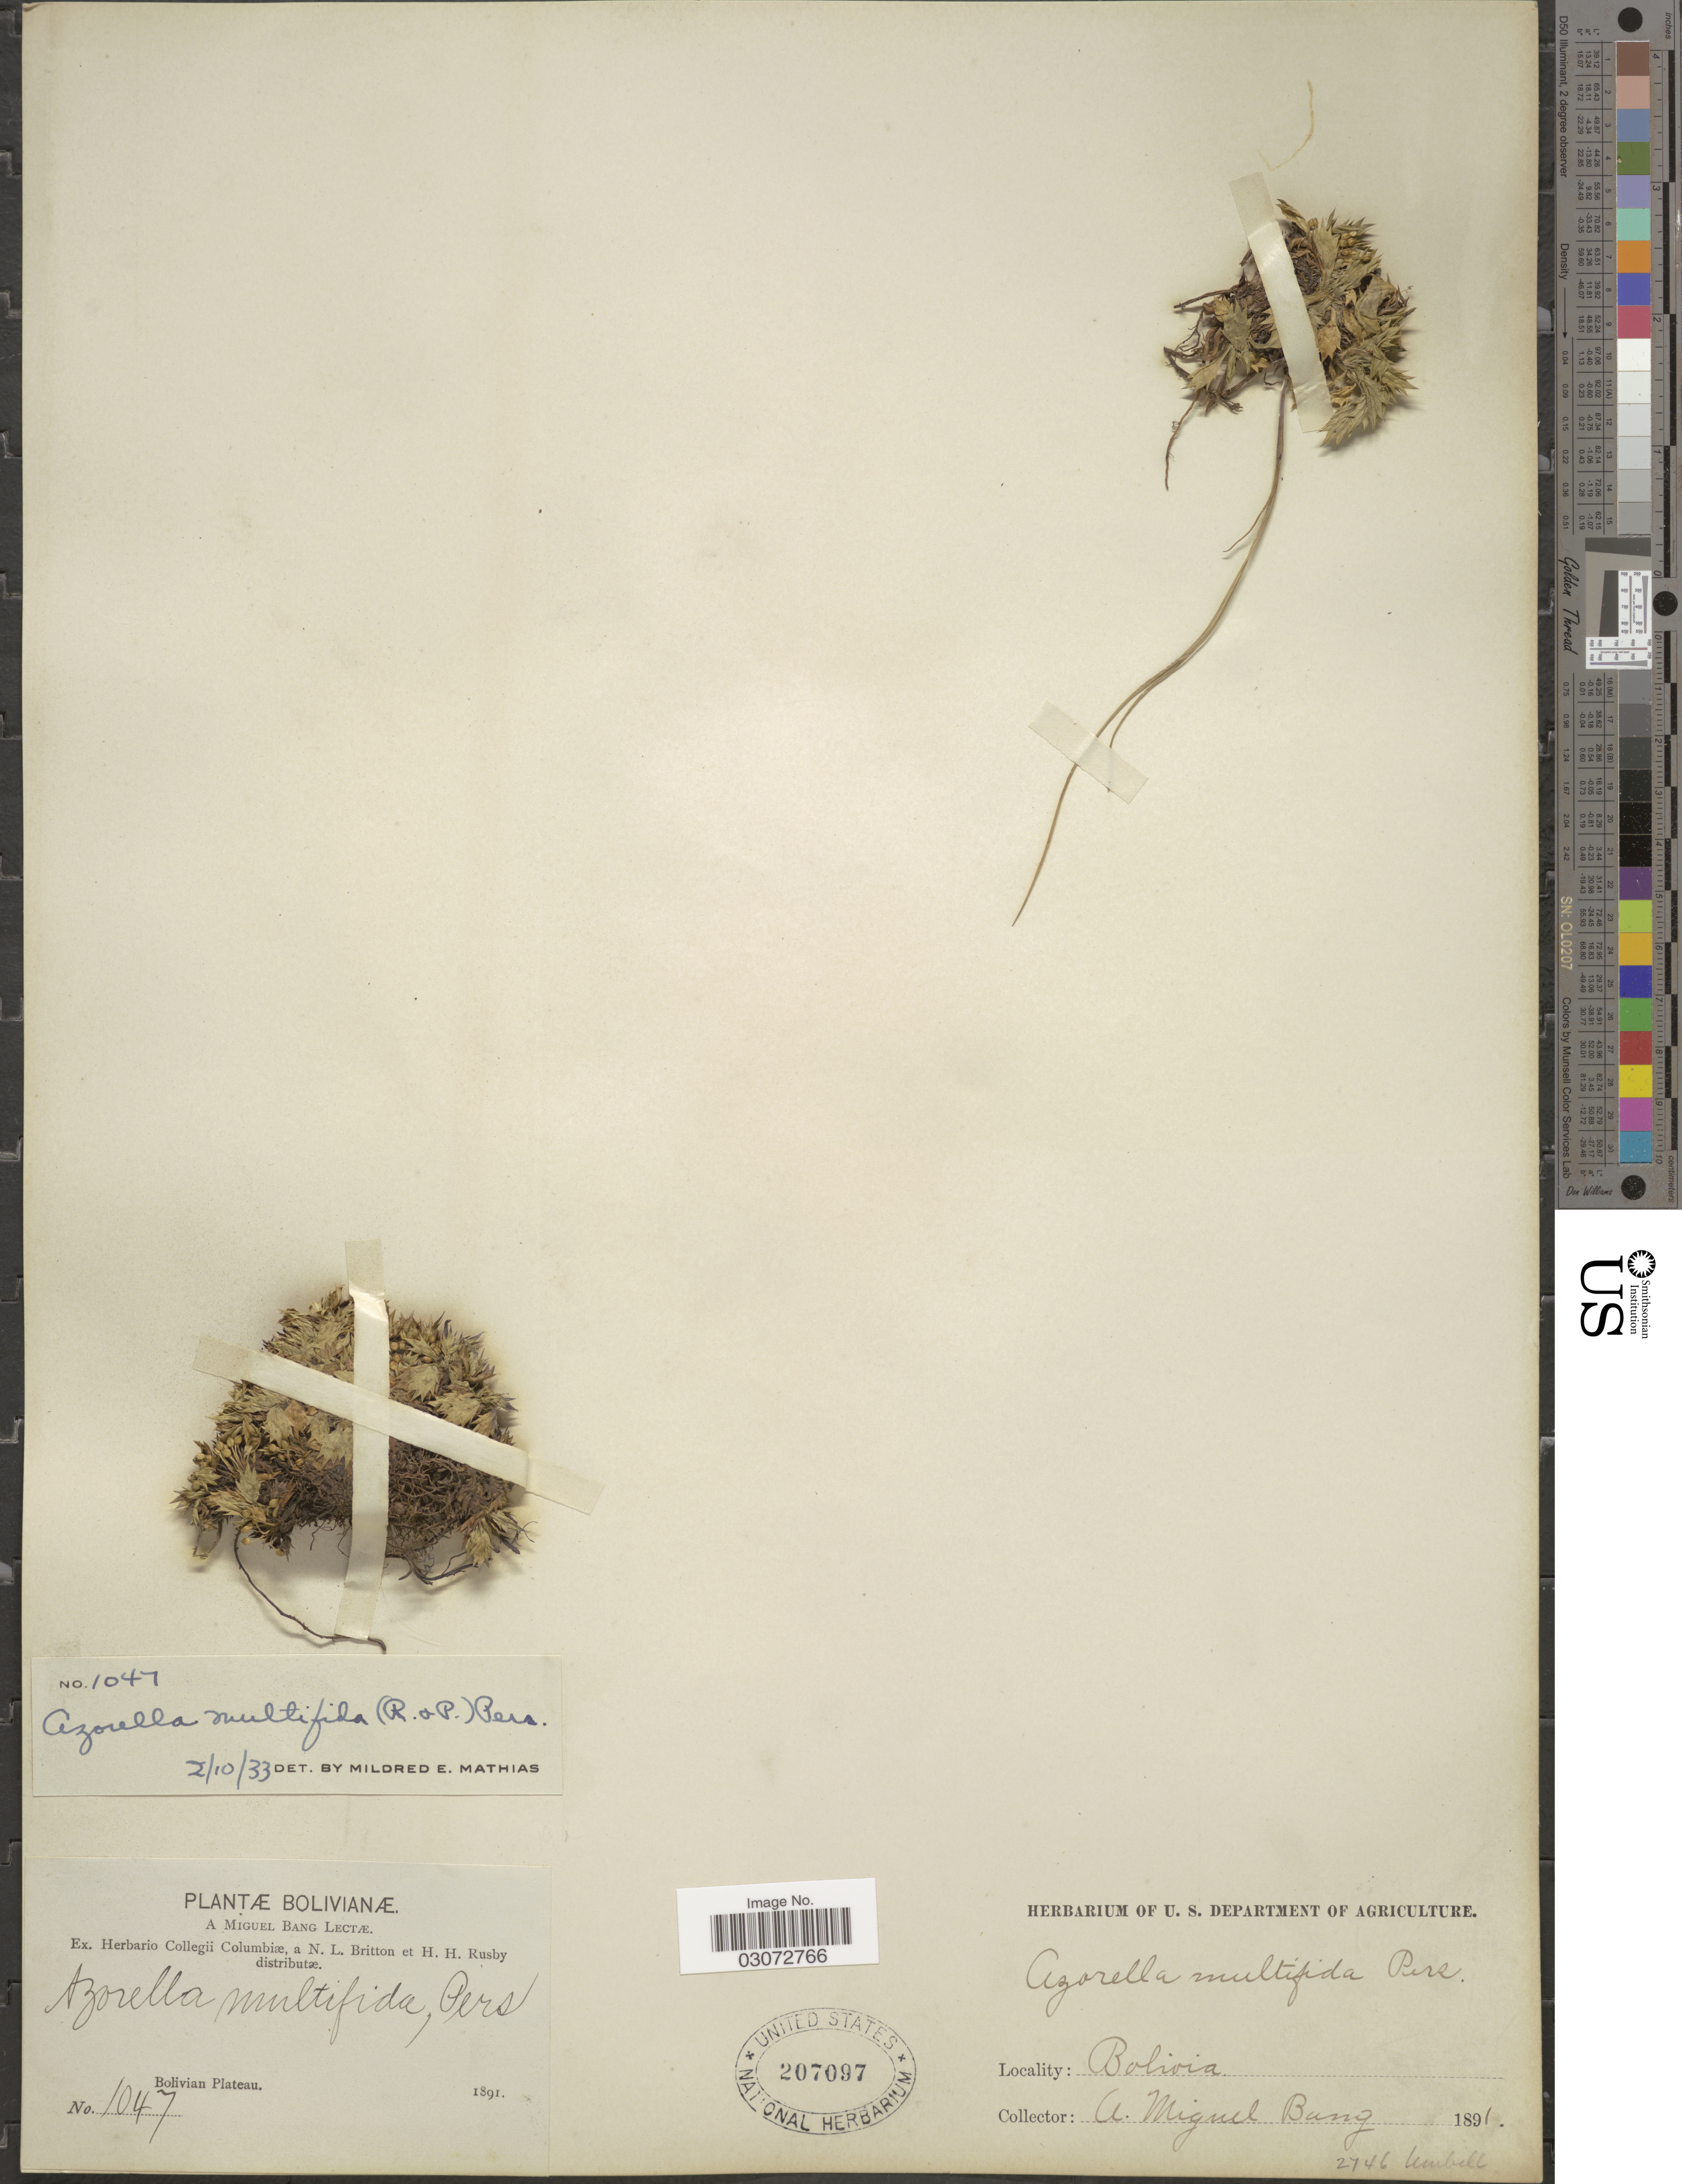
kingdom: Plantae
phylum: Tracheophyta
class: Magnoliopsida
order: Apiales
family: Apiaceae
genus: Azorella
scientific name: Azorella multifida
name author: (Ruiz & Pav.) Pers.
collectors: M. Bang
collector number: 1047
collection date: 1891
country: Bolivia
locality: Bolivian Plateau.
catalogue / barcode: US 207097